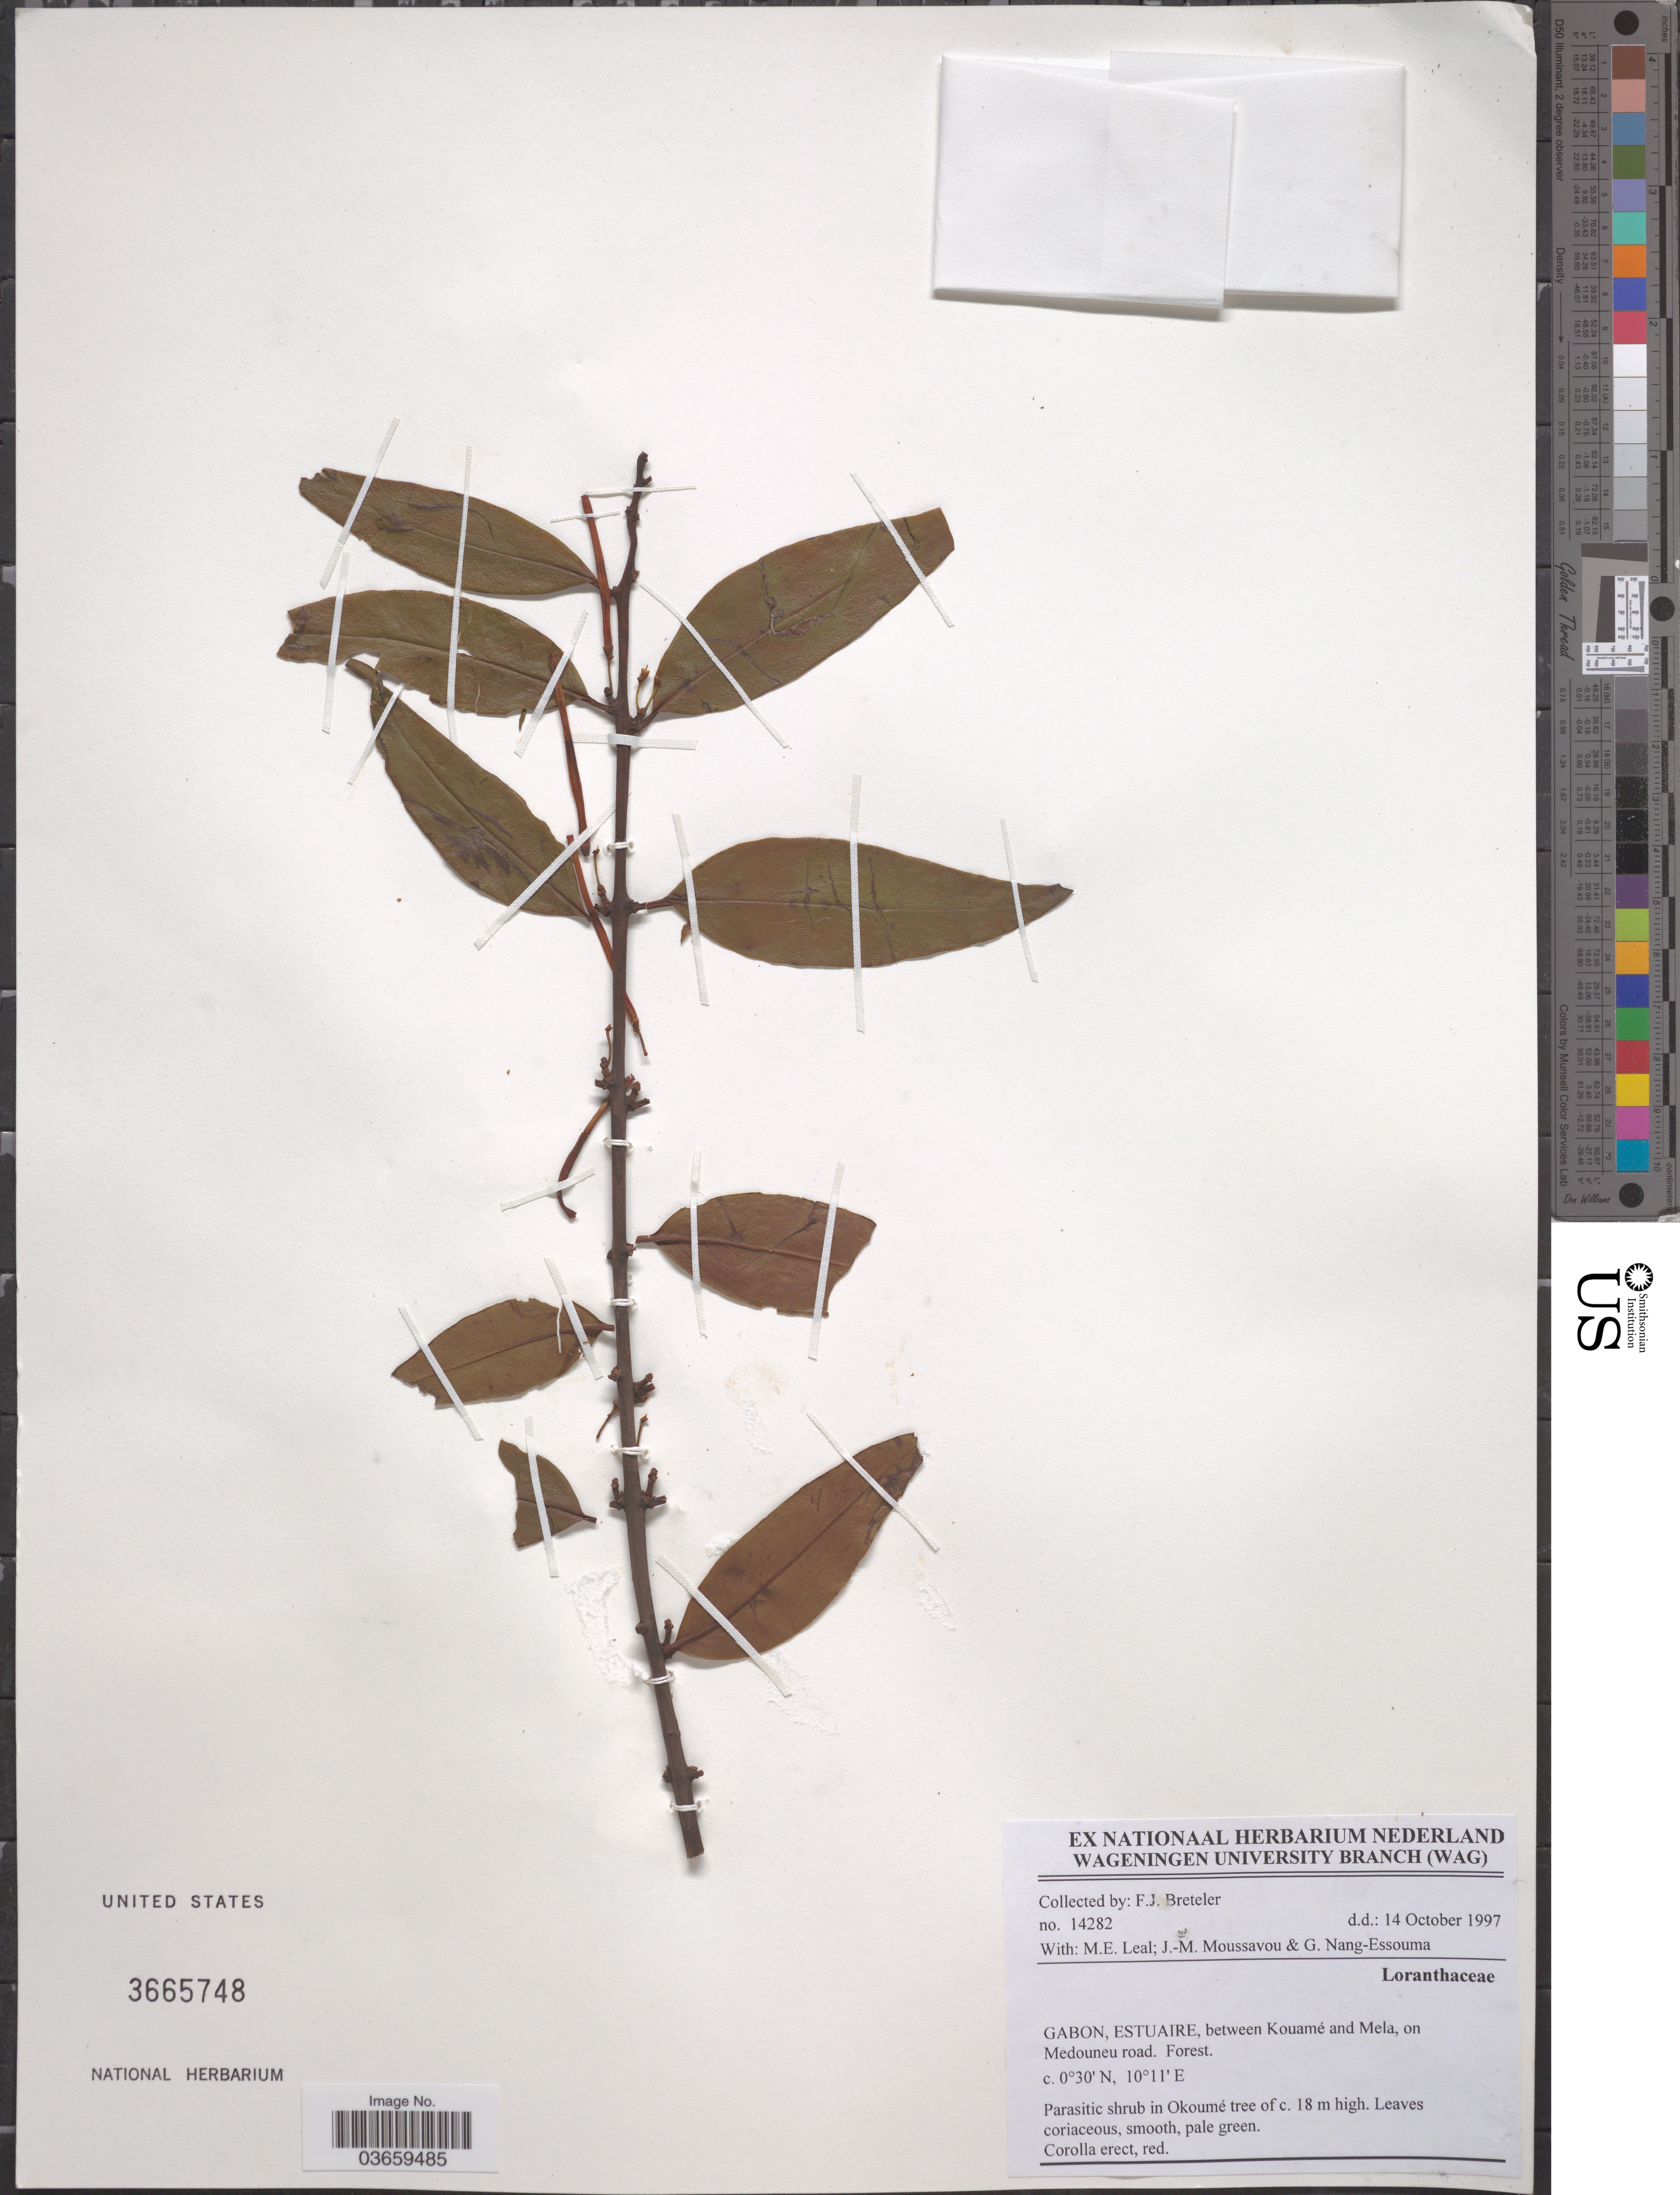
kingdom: Plantae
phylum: Tracheophyta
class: Magnoliopsida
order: Santalales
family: Loranthaceae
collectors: F. J. Breteler, M. E. Leal, J. Moussavou & G. Nang-Essouma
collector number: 14282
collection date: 1997-10-14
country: Gabon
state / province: Estuaire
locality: Between Kouamé and Mela, on Medouneu road.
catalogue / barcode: US 3665748